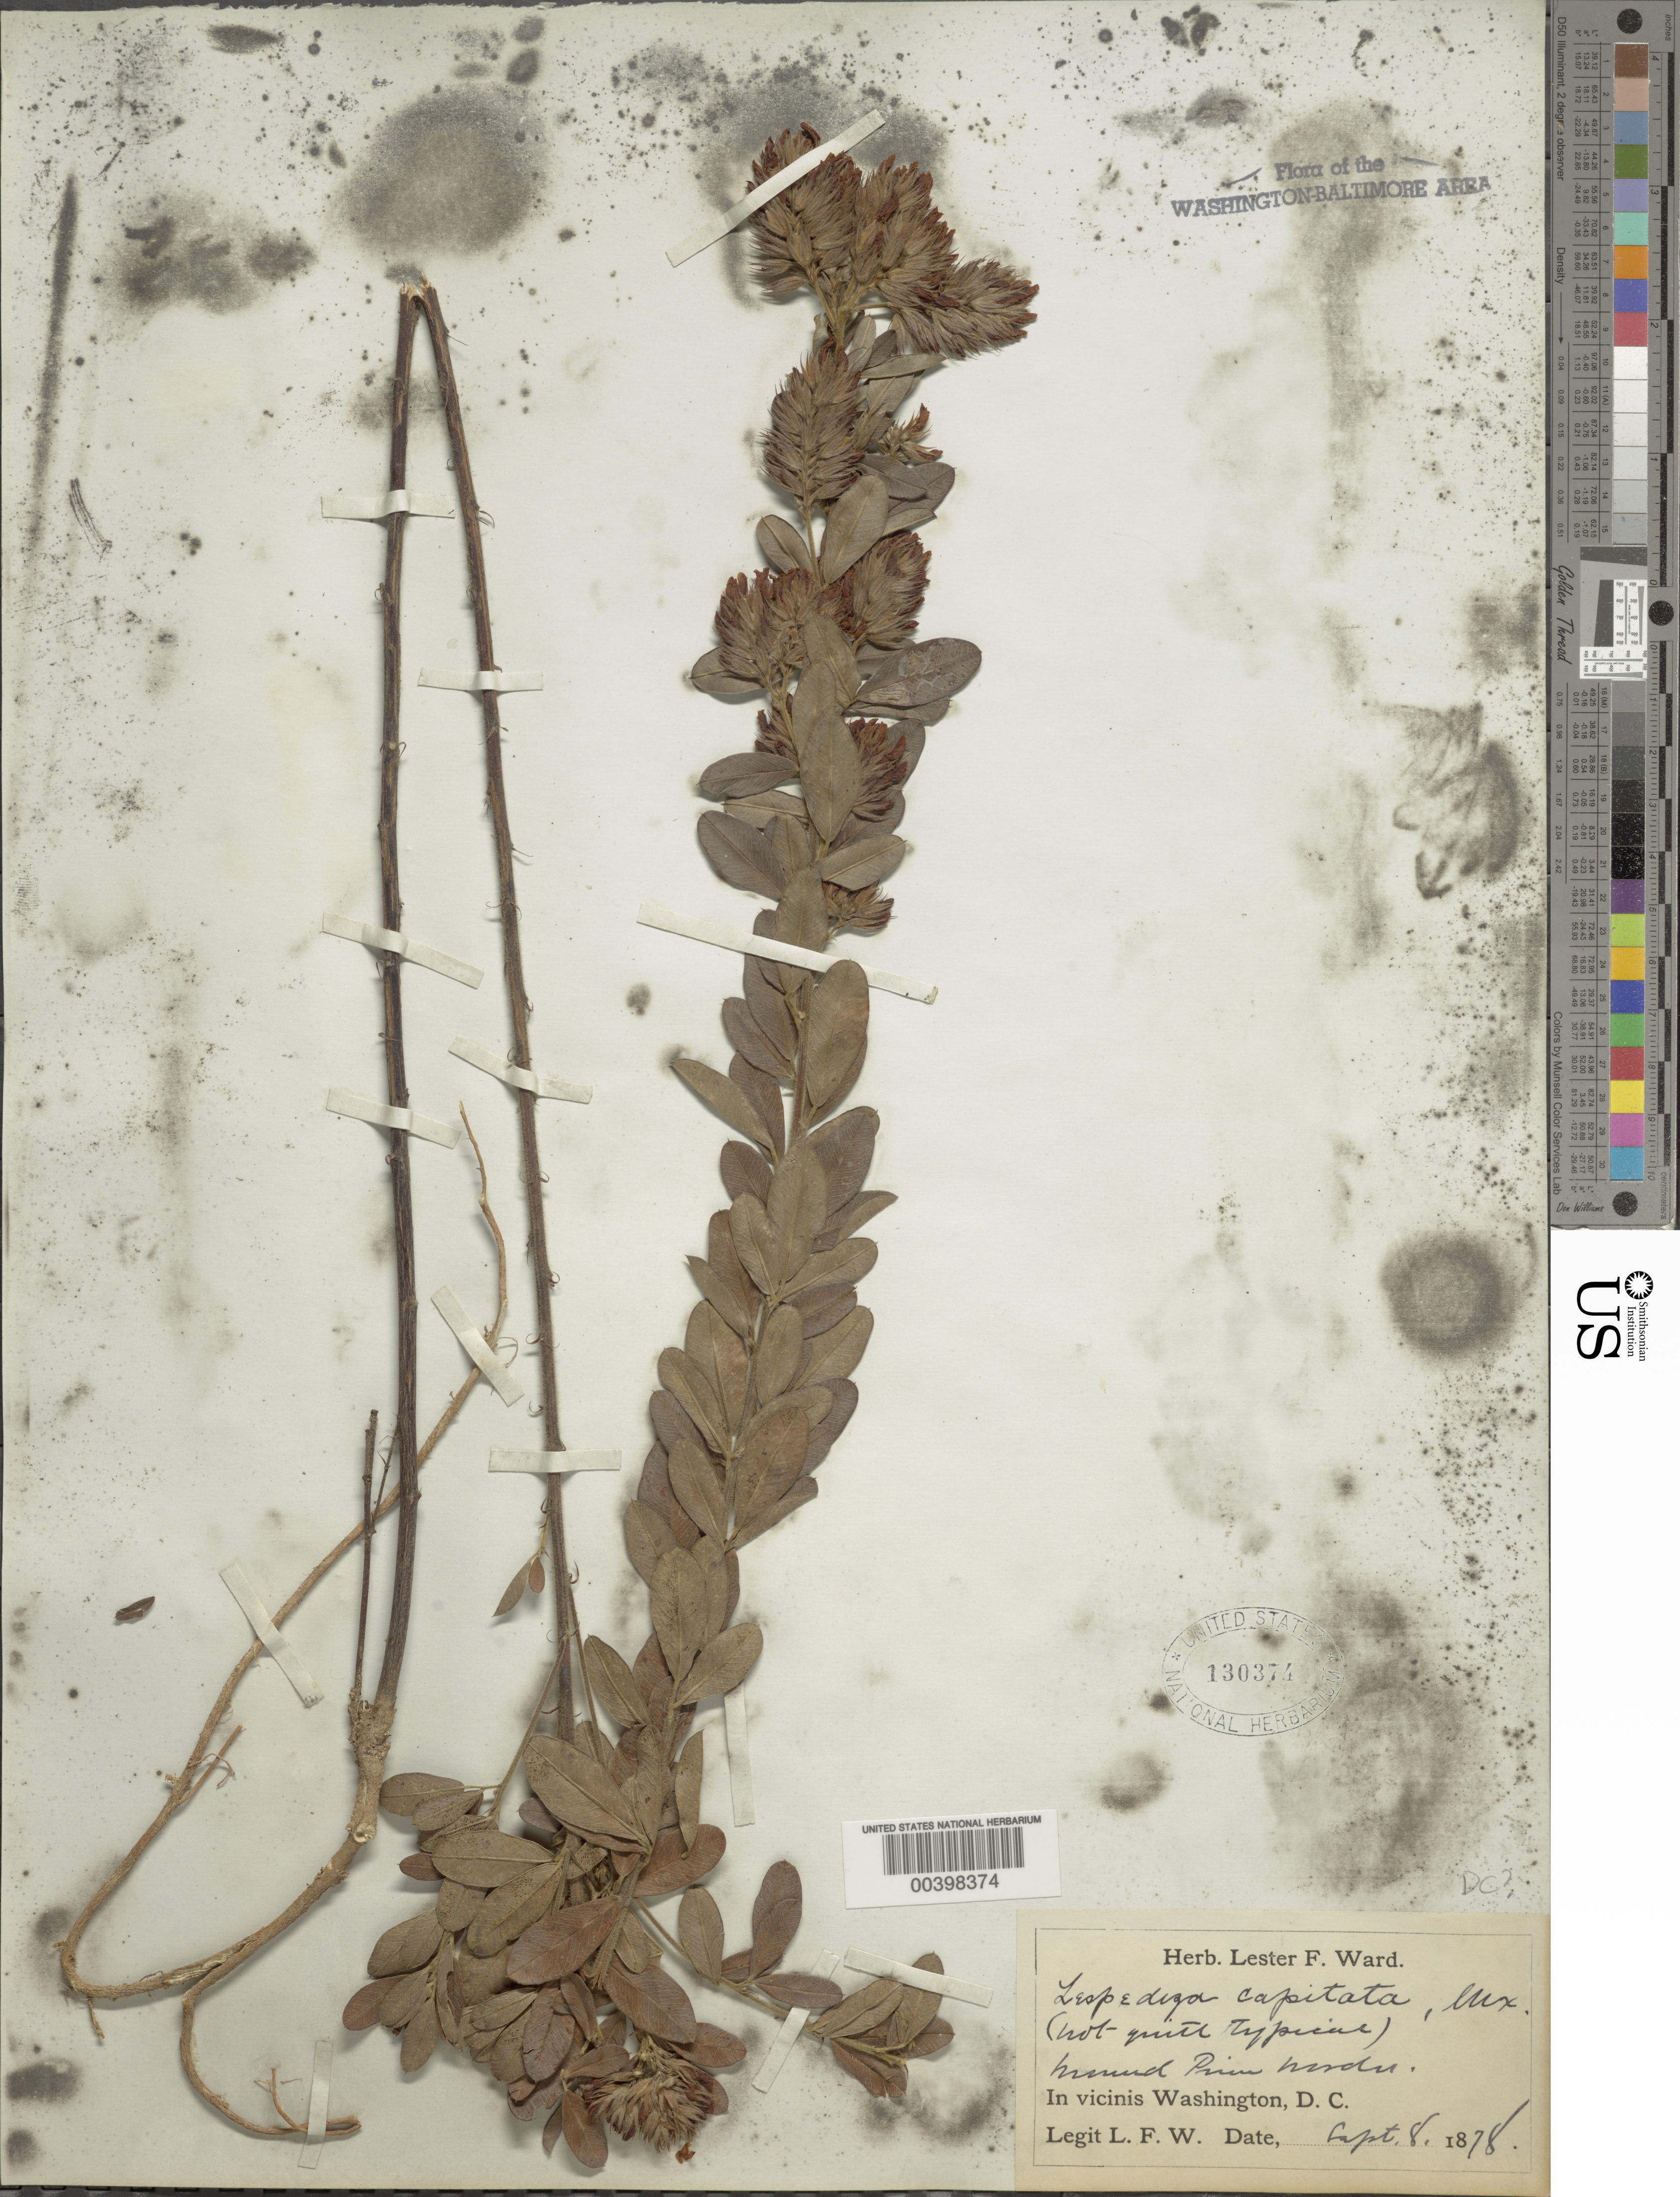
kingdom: Plantae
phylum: Tracheophyta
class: Magnoliopsida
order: Fabales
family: Fabaceae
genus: Lespedeza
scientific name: Lespedeza capitata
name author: Michx.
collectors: L. F. Ward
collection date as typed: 08 Sep 1878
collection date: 1878-09-08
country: United States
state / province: District of Columbia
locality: Ground Pine Woods Rock Creek Park and vicinity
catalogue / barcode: US 130374